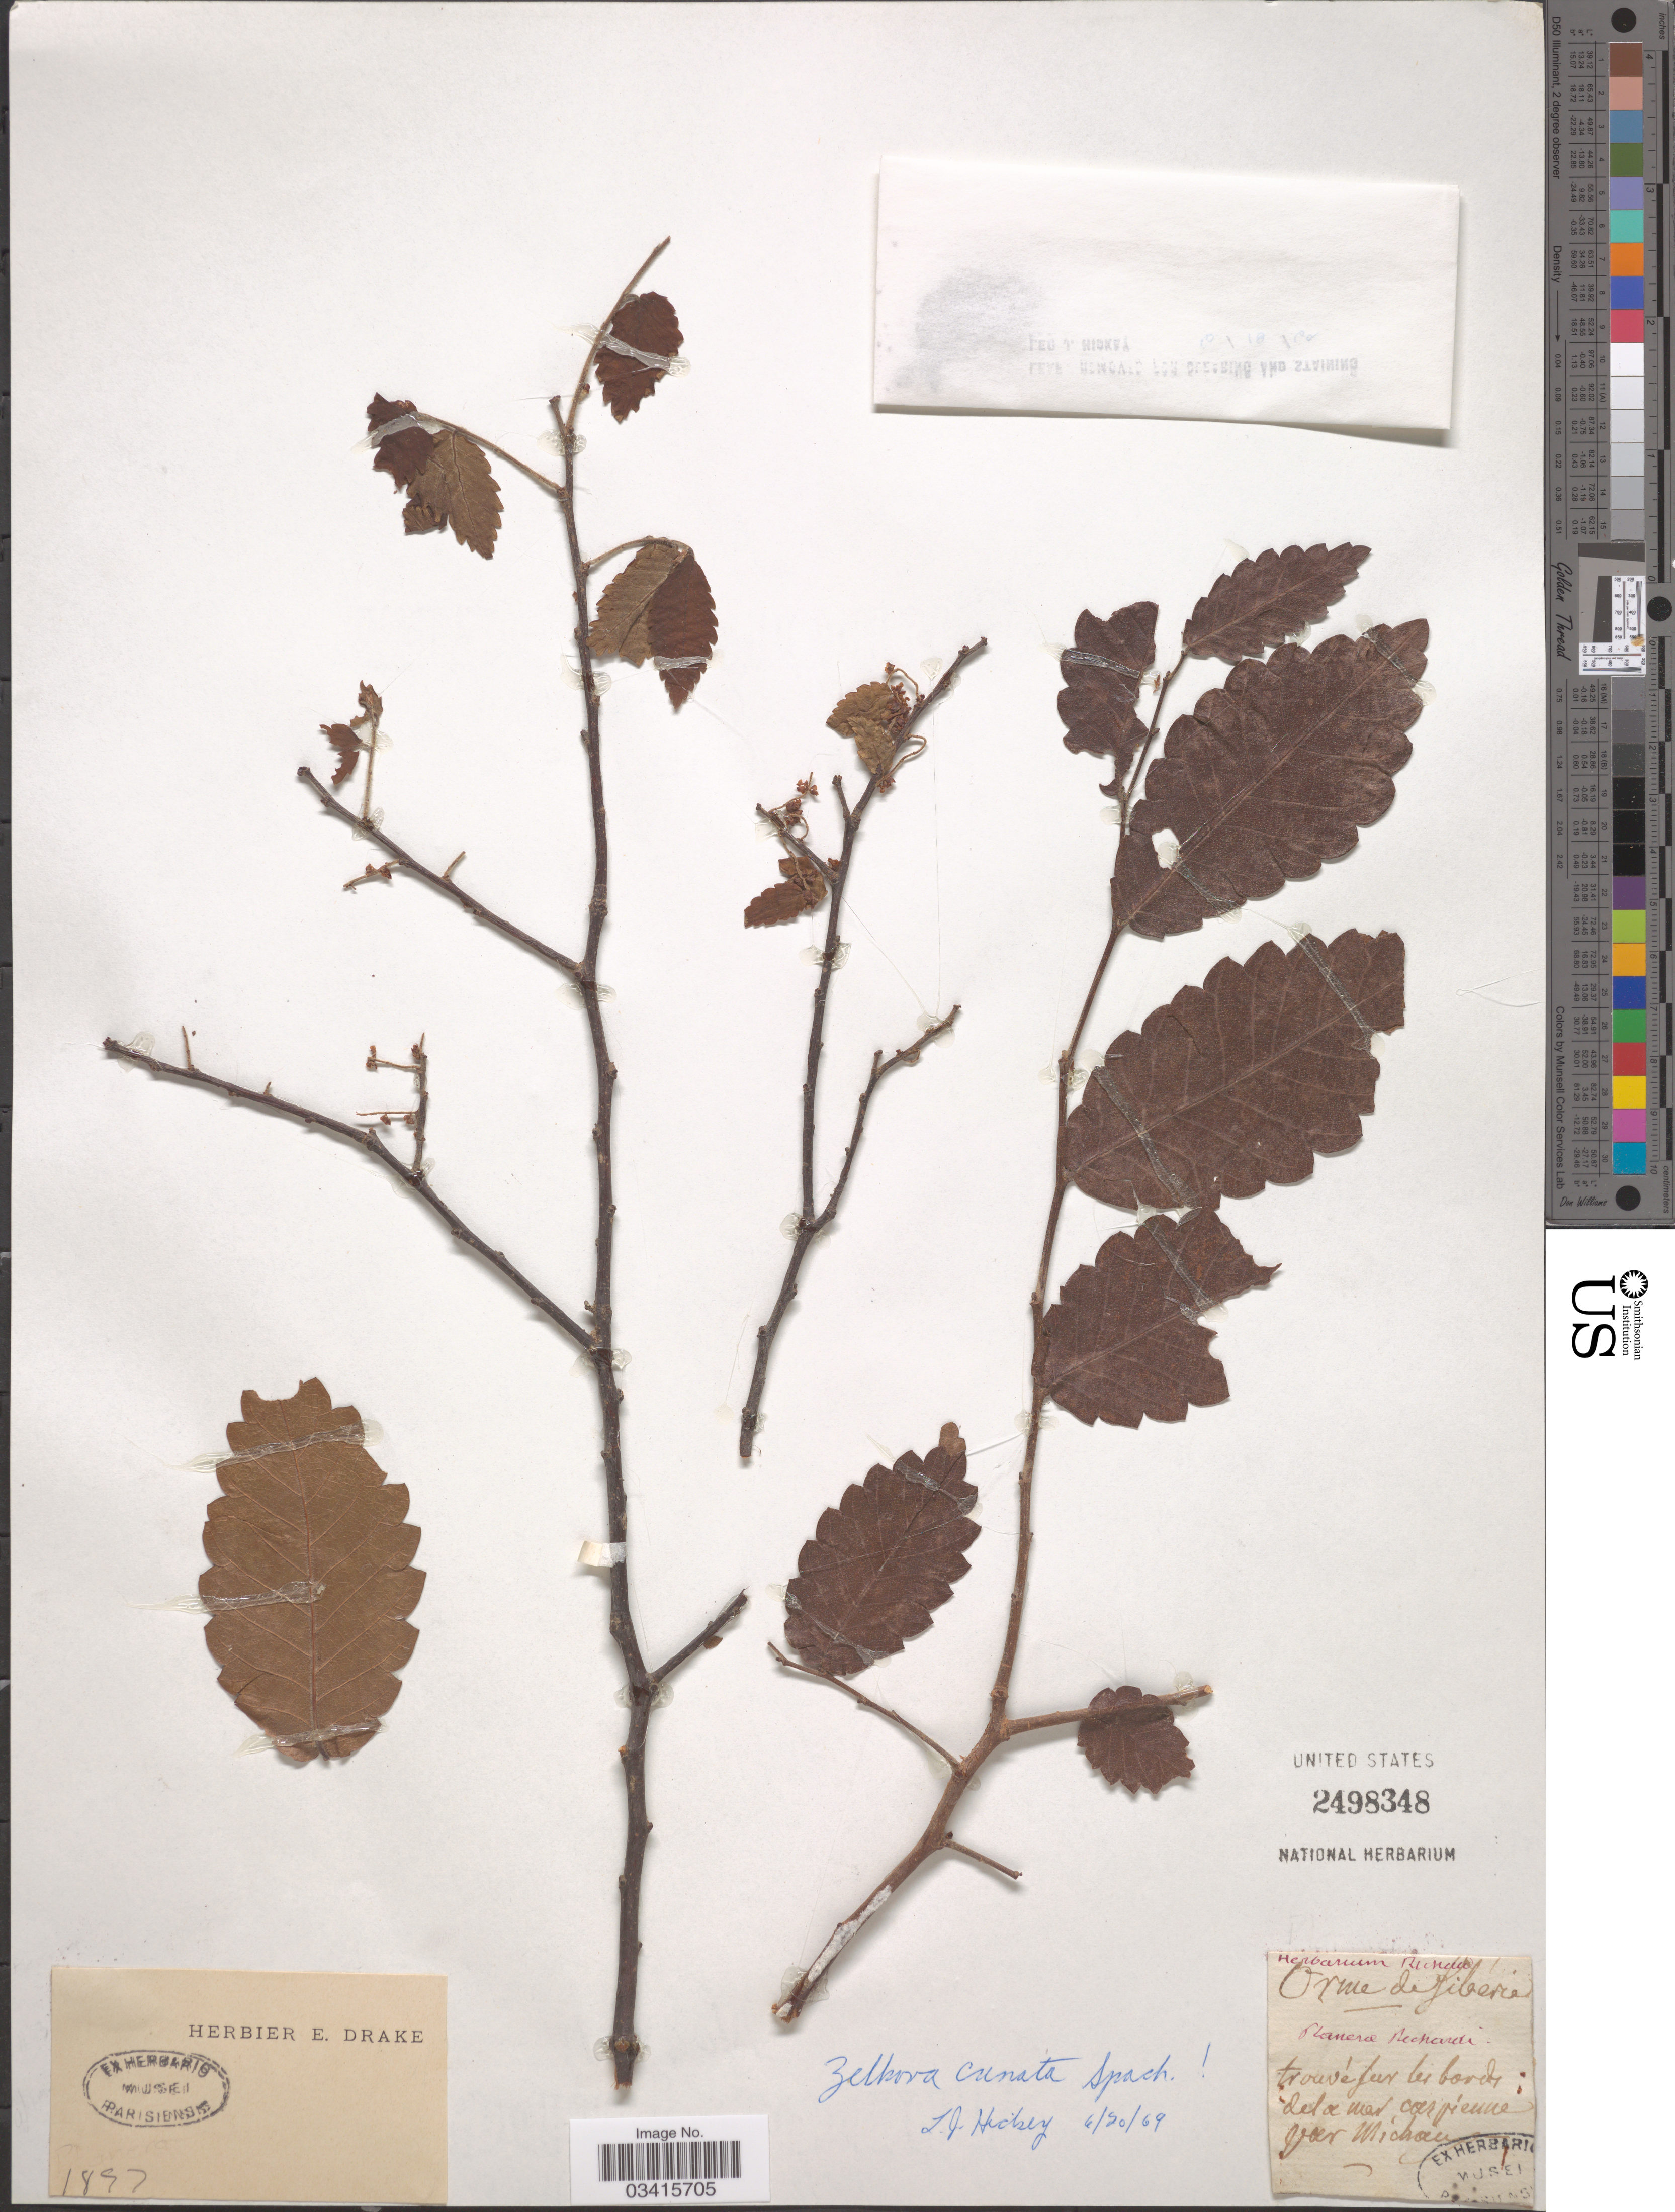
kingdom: Plantae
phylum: Tracheophyta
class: Magnoliopsida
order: Rosales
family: Ulmaceae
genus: Zelkova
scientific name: Zelkova crenata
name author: Spach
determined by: Hickey, Leo J., Curator (YU), Yale University (UNITED STATES)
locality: Trouwé fur les bords; del oe mar ouer préune poer Michau. [interpreted]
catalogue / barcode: US 2498348